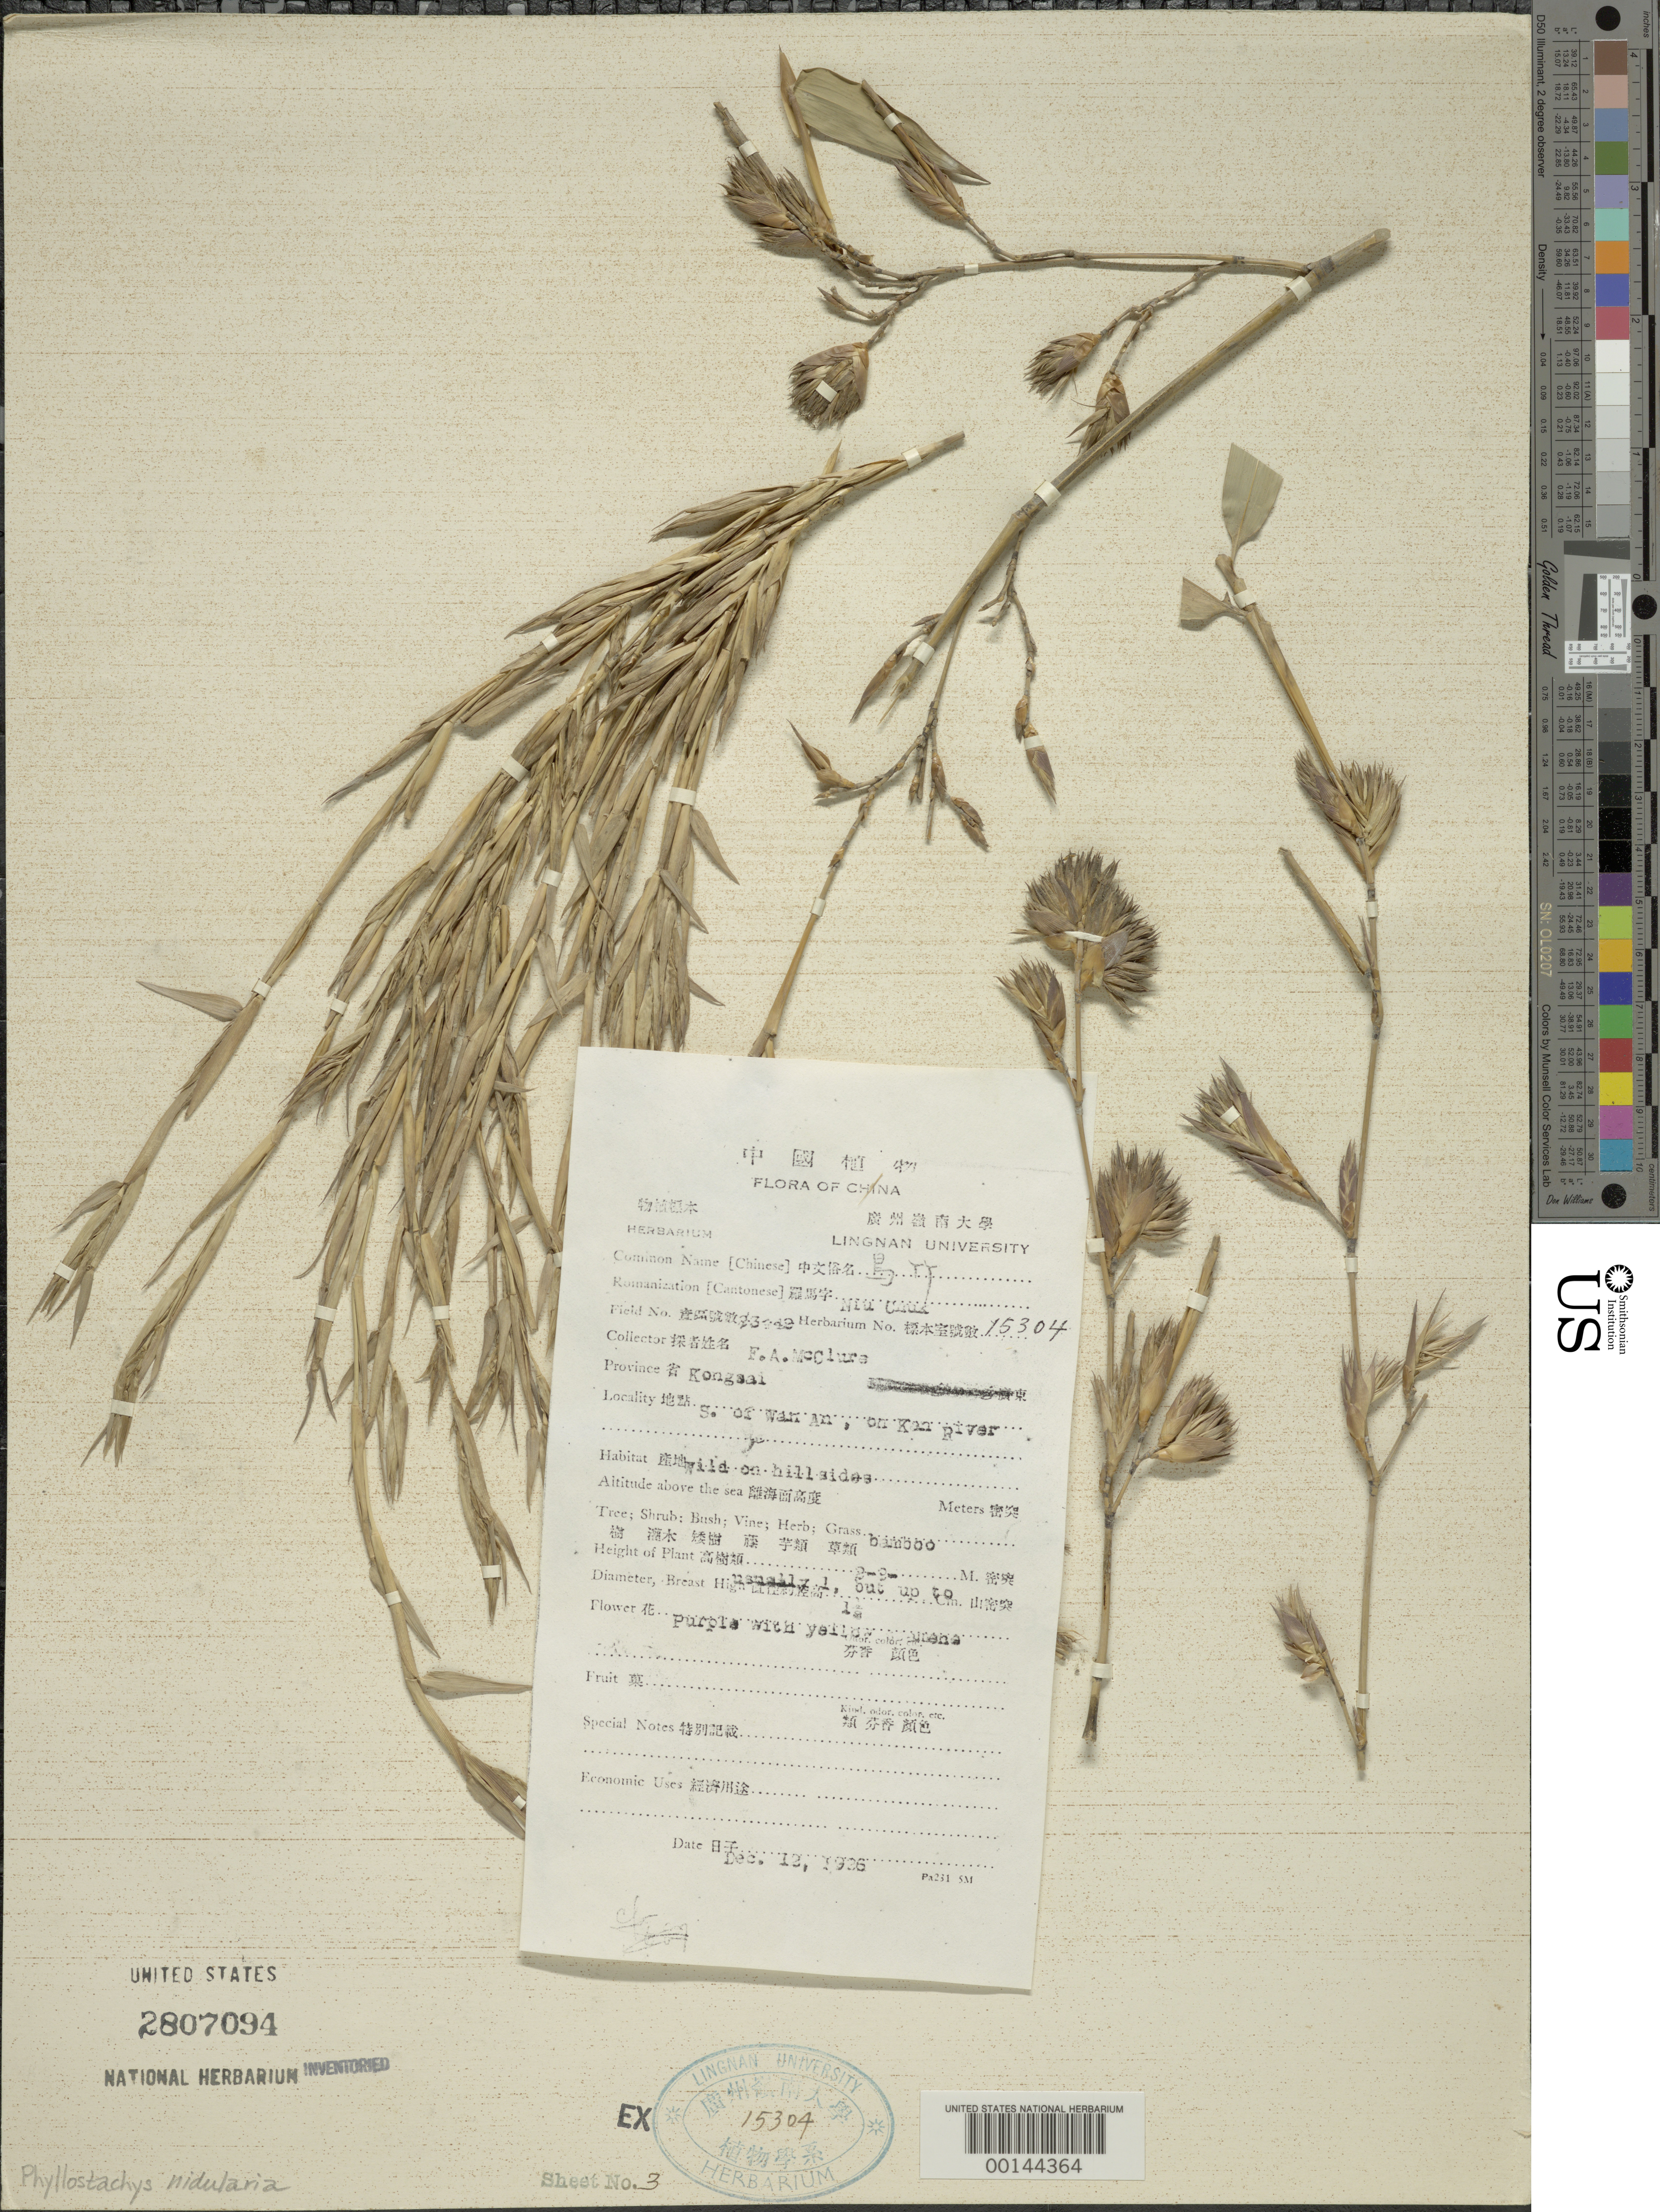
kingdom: Plantae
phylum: Tracheophyta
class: Liliopsida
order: Poales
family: Poaceae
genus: Phyllostachys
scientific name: Phyllostachys nidularia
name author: Munro ex Fenzi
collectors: F. A. McClure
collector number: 3442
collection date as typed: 12 Dec 1926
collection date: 1926-12-12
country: China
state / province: Jiangsu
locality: S. of wan an, kan river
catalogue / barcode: US 2807094